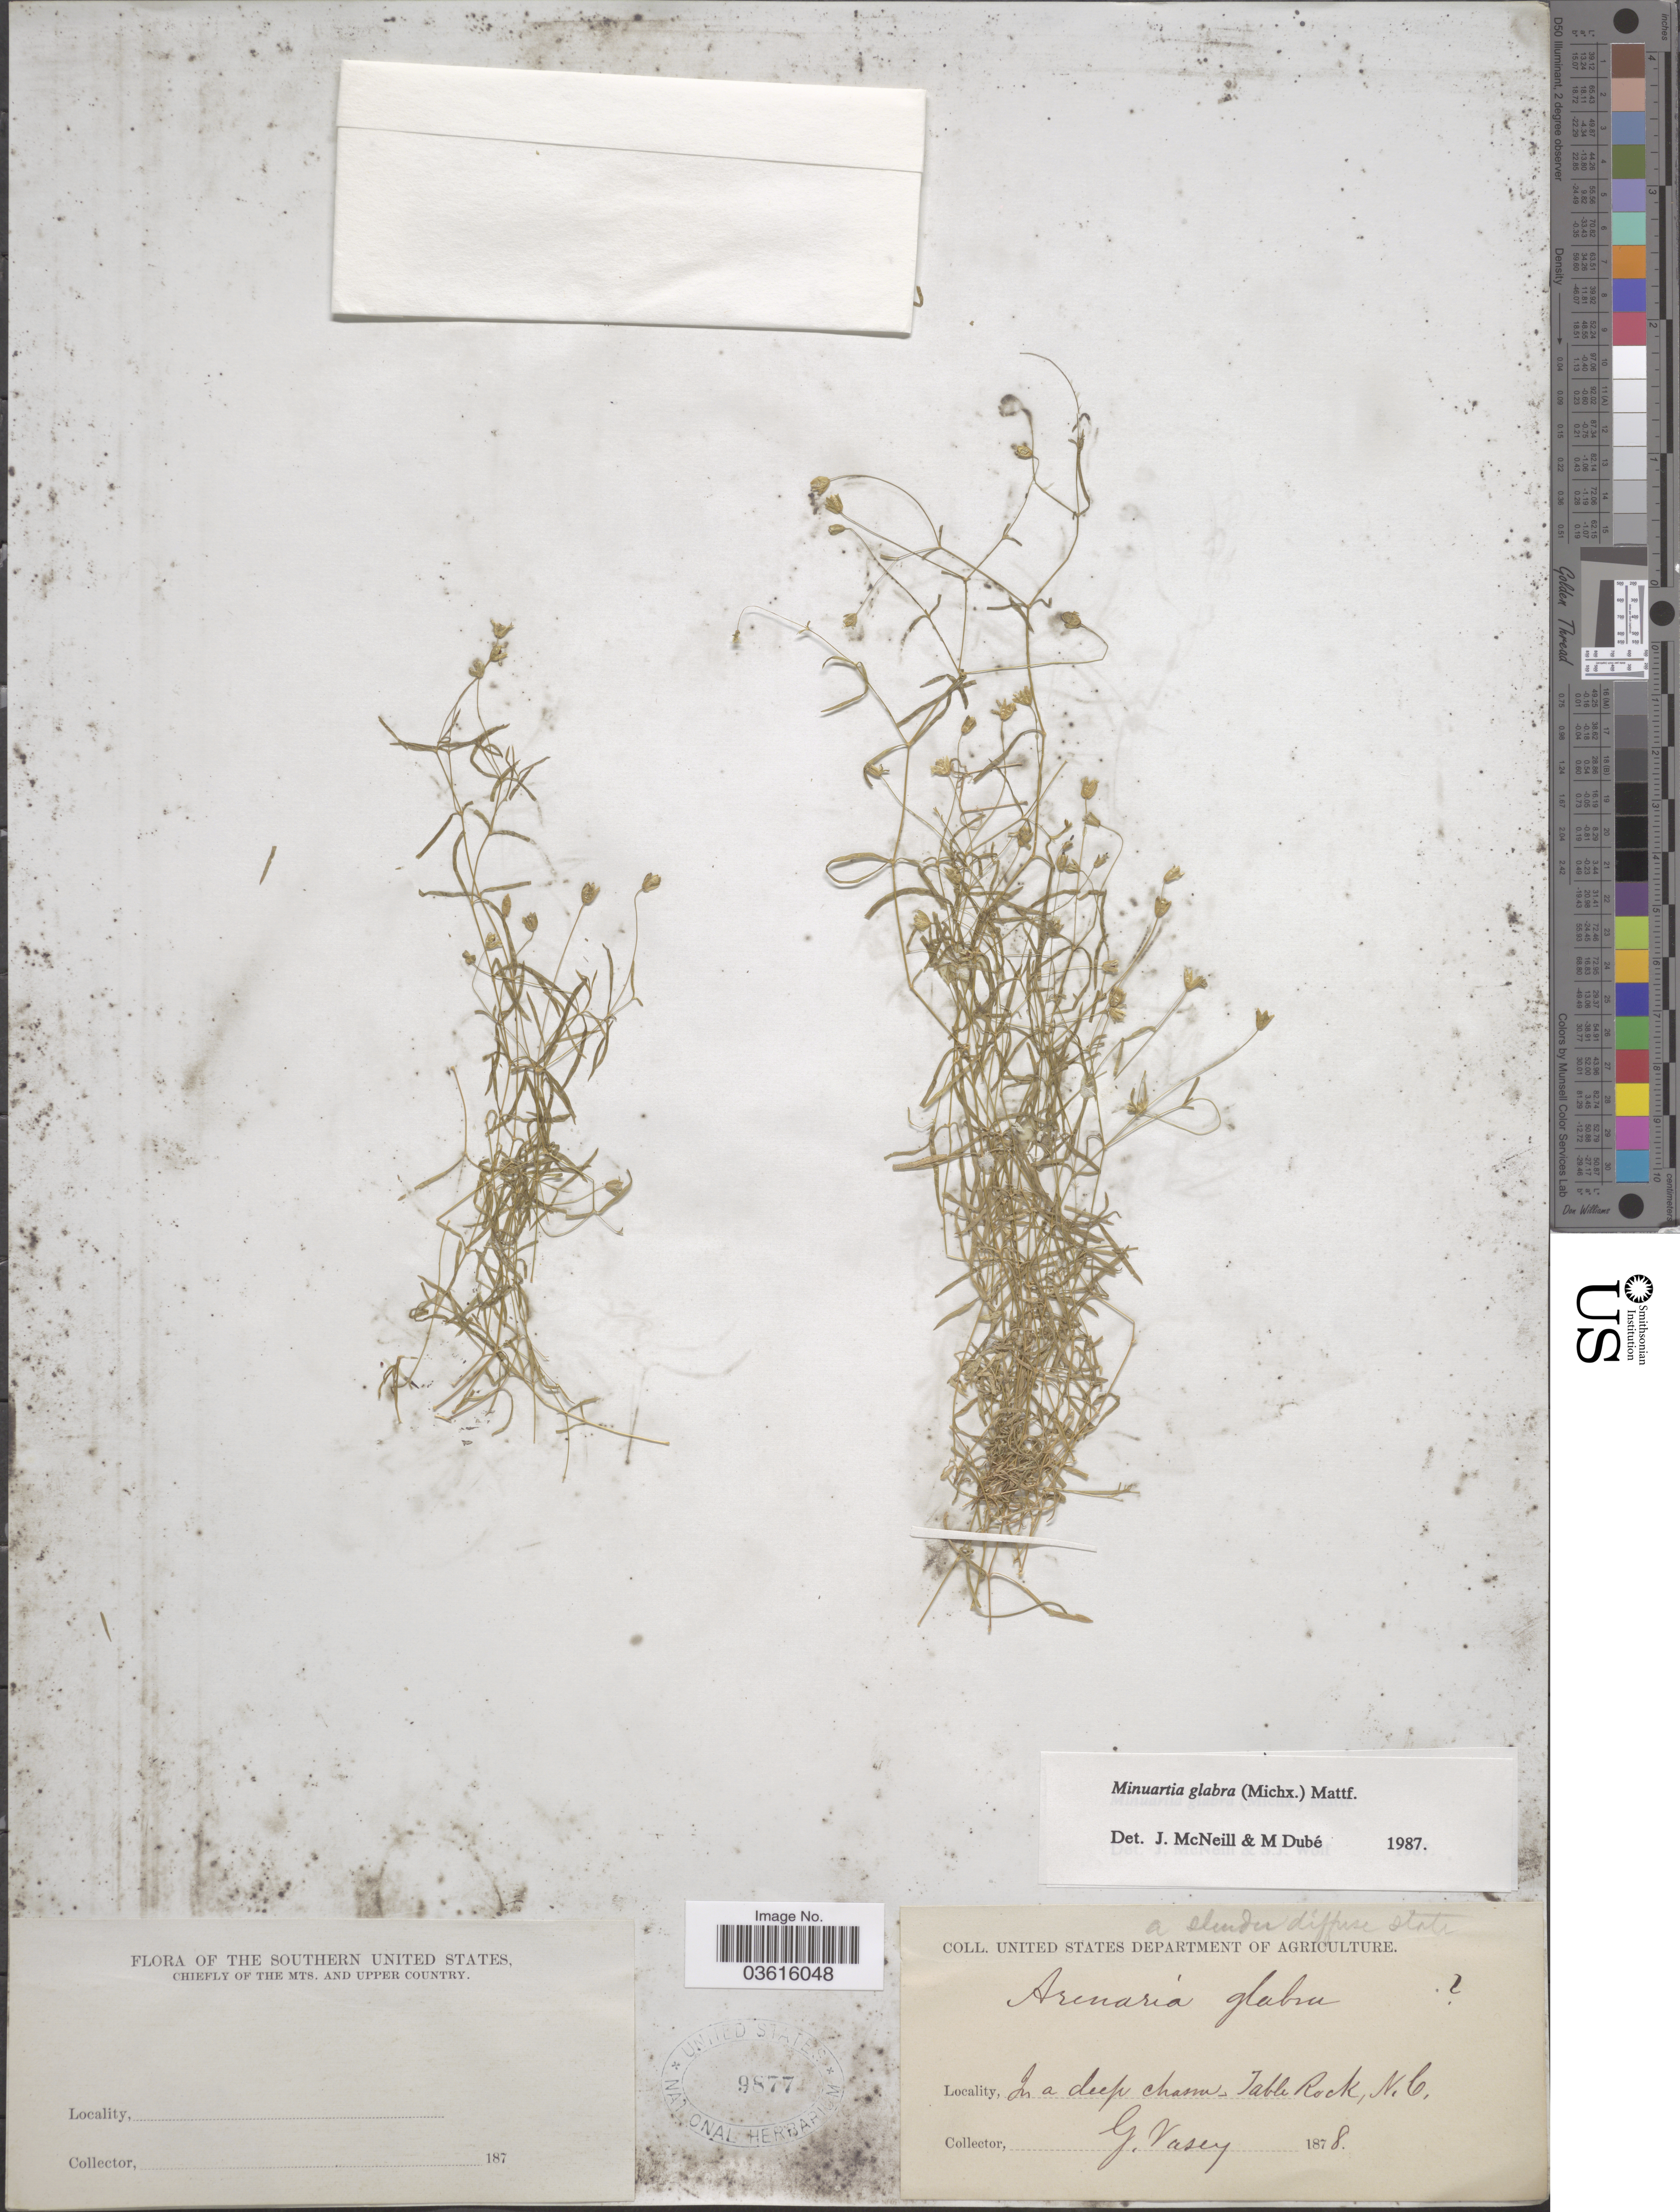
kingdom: Plantae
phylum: Tracheophyta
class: Magnoliopsida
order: Caryophyllales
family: Caryophyllaceae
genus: Minuartia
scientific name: Minuartia glabra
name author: (Michx.) Mattf.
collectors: G. Vasey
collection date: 1878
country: United States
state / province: North Carolina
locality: In a deep chasm, Table Rock.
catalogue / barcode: US 9877